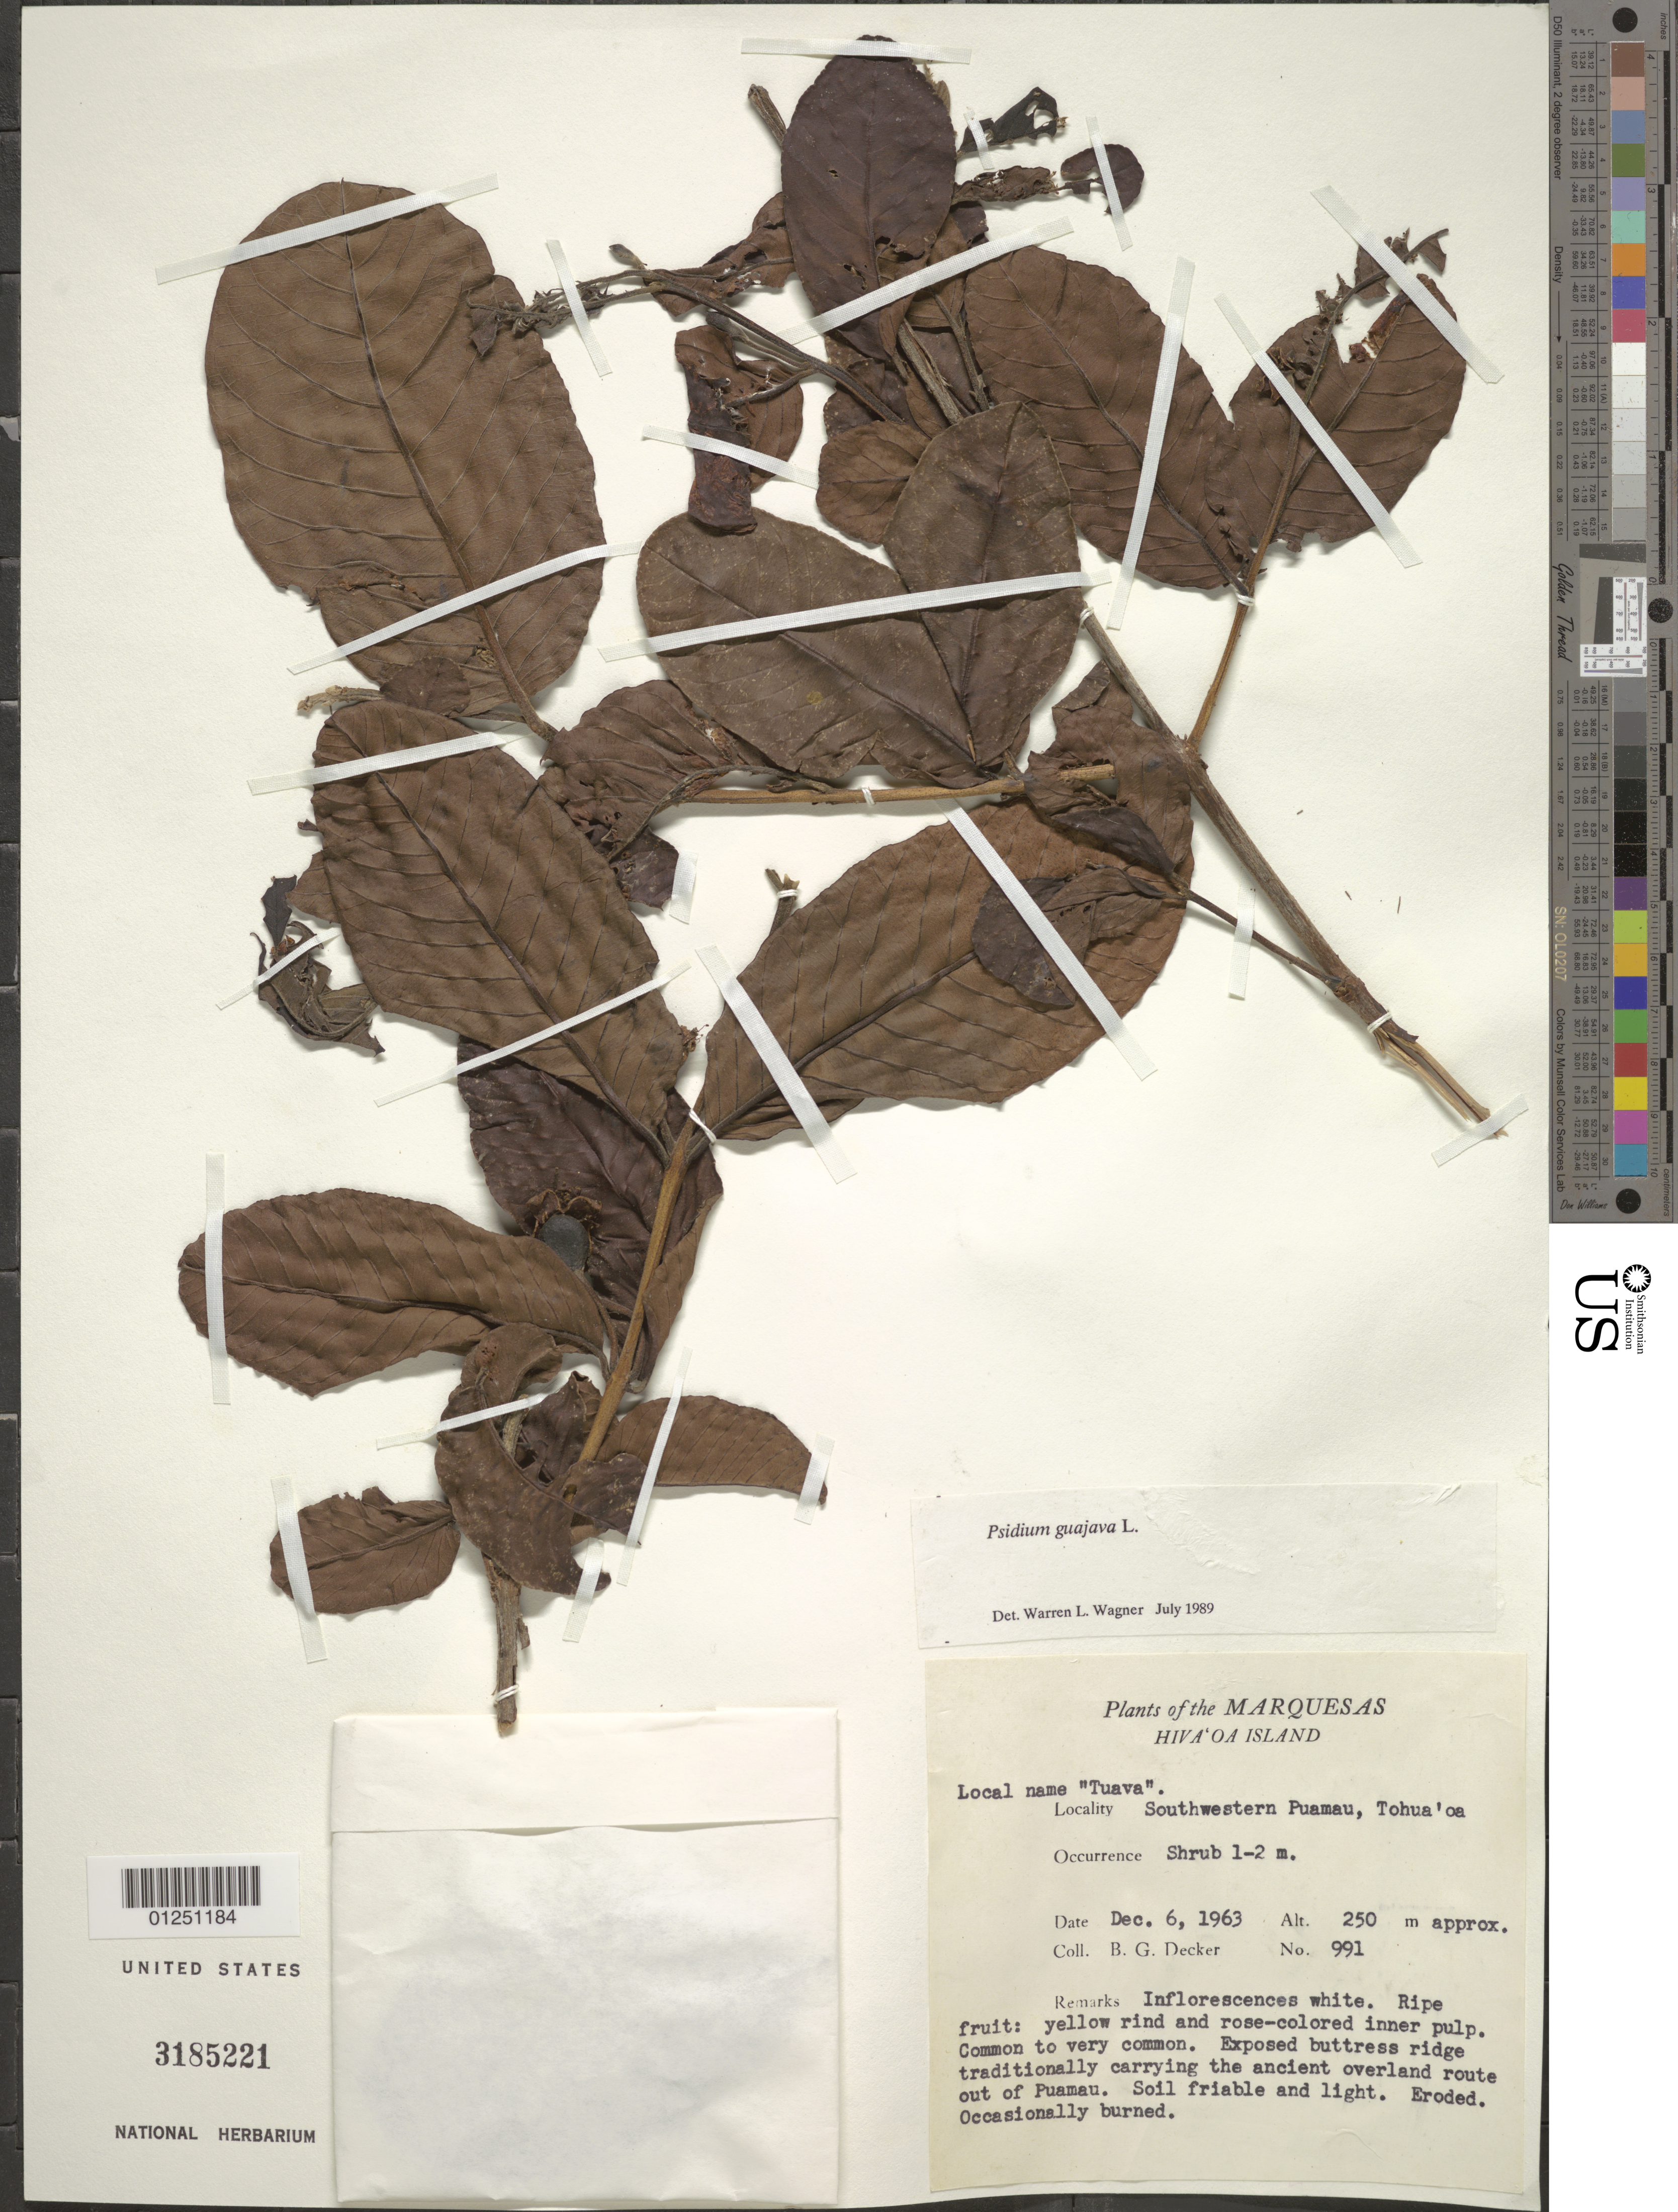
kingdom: Plantae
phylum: Tracheophyta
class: Magnoliopsida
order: Myrtales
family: Myrtaceae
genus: Psidium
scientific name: Psidium guajava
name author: L.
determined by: Wagner, W. L., (BOT), Smithsonian Institution - National Museum of Natural History (UNITED STATES)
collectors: B. G. Decker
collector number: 991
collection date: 1963-12-06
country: French Polynesia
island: Hiva Oa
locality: SW Puamau, Tohua'oa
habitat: Exposed buttress ridge. Soil friable, light, eroded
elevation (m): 250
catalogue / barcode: US 3185221